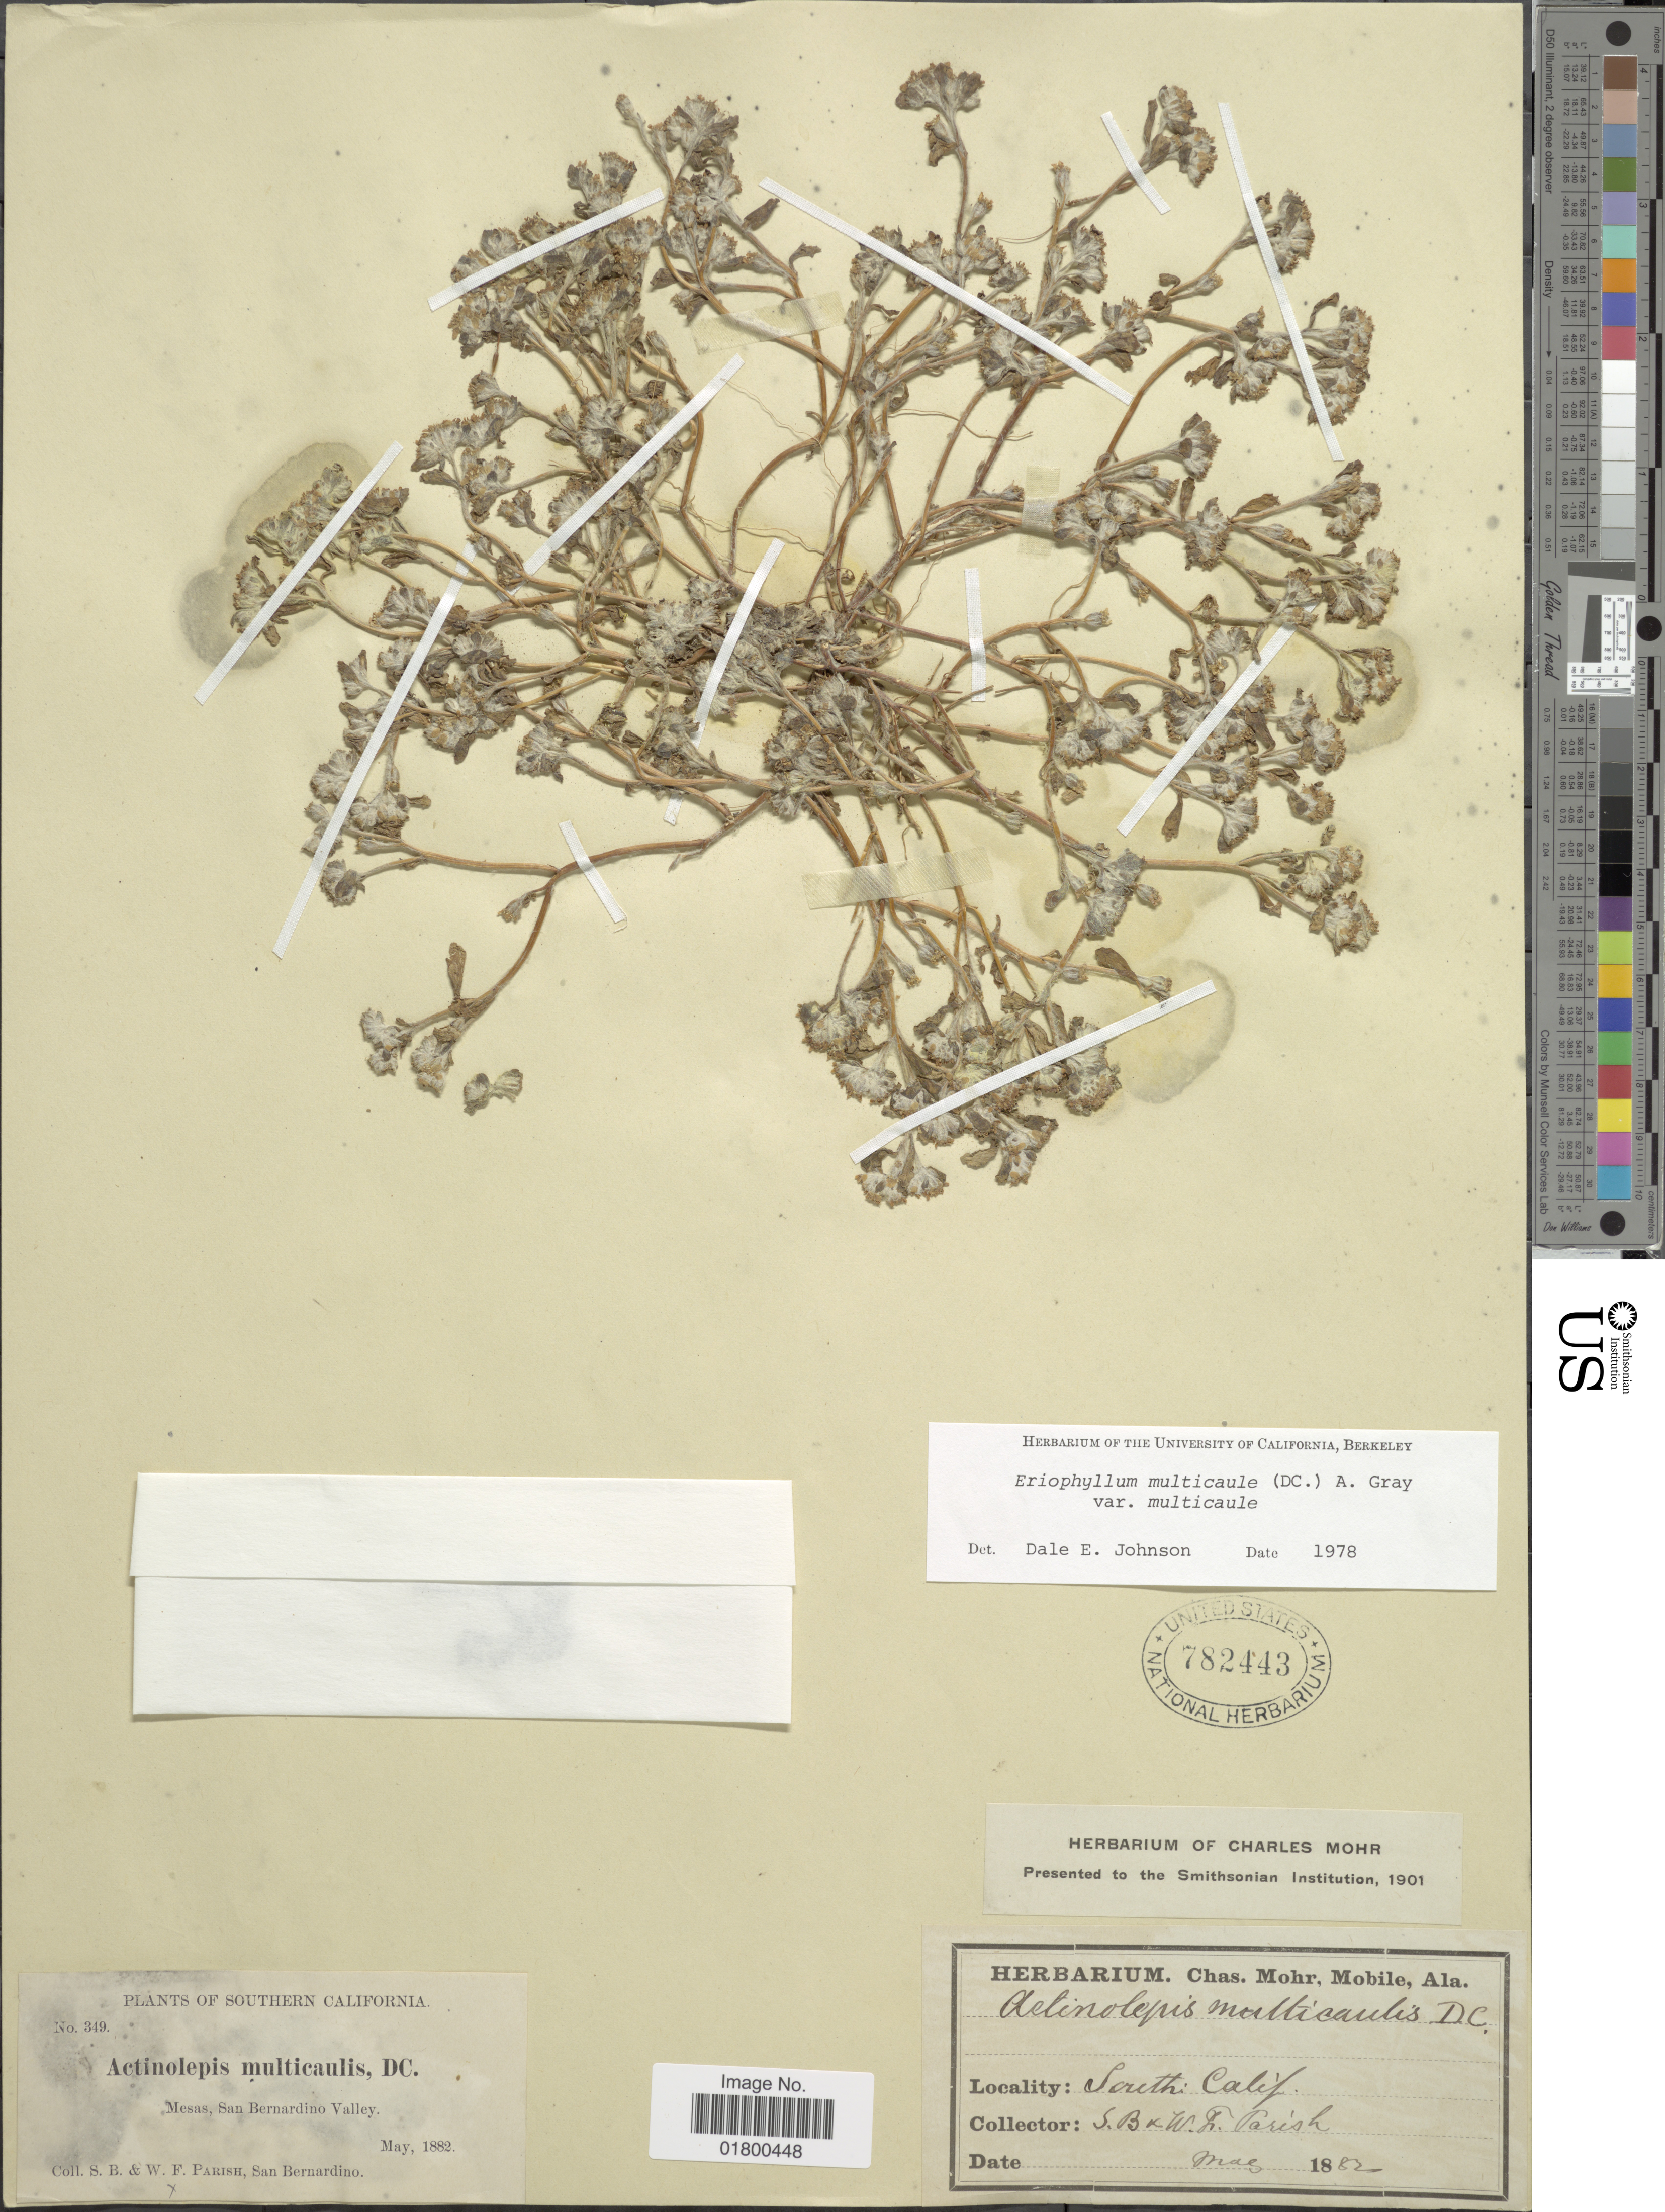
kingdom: Plantae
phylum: Tracheophyta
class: Magnoliopsida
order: Asterales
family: Asteraceae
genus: Eriophyllum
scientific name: Eriophyllum multicaule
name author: (DC.) A. Gray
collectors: S. B. Parish & W. F. Parish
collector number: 349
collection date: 1882-05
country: United States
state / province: California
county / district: San Bernardino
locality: Southern California, Mesas, San Bernardino Valley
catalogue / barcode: US 782443